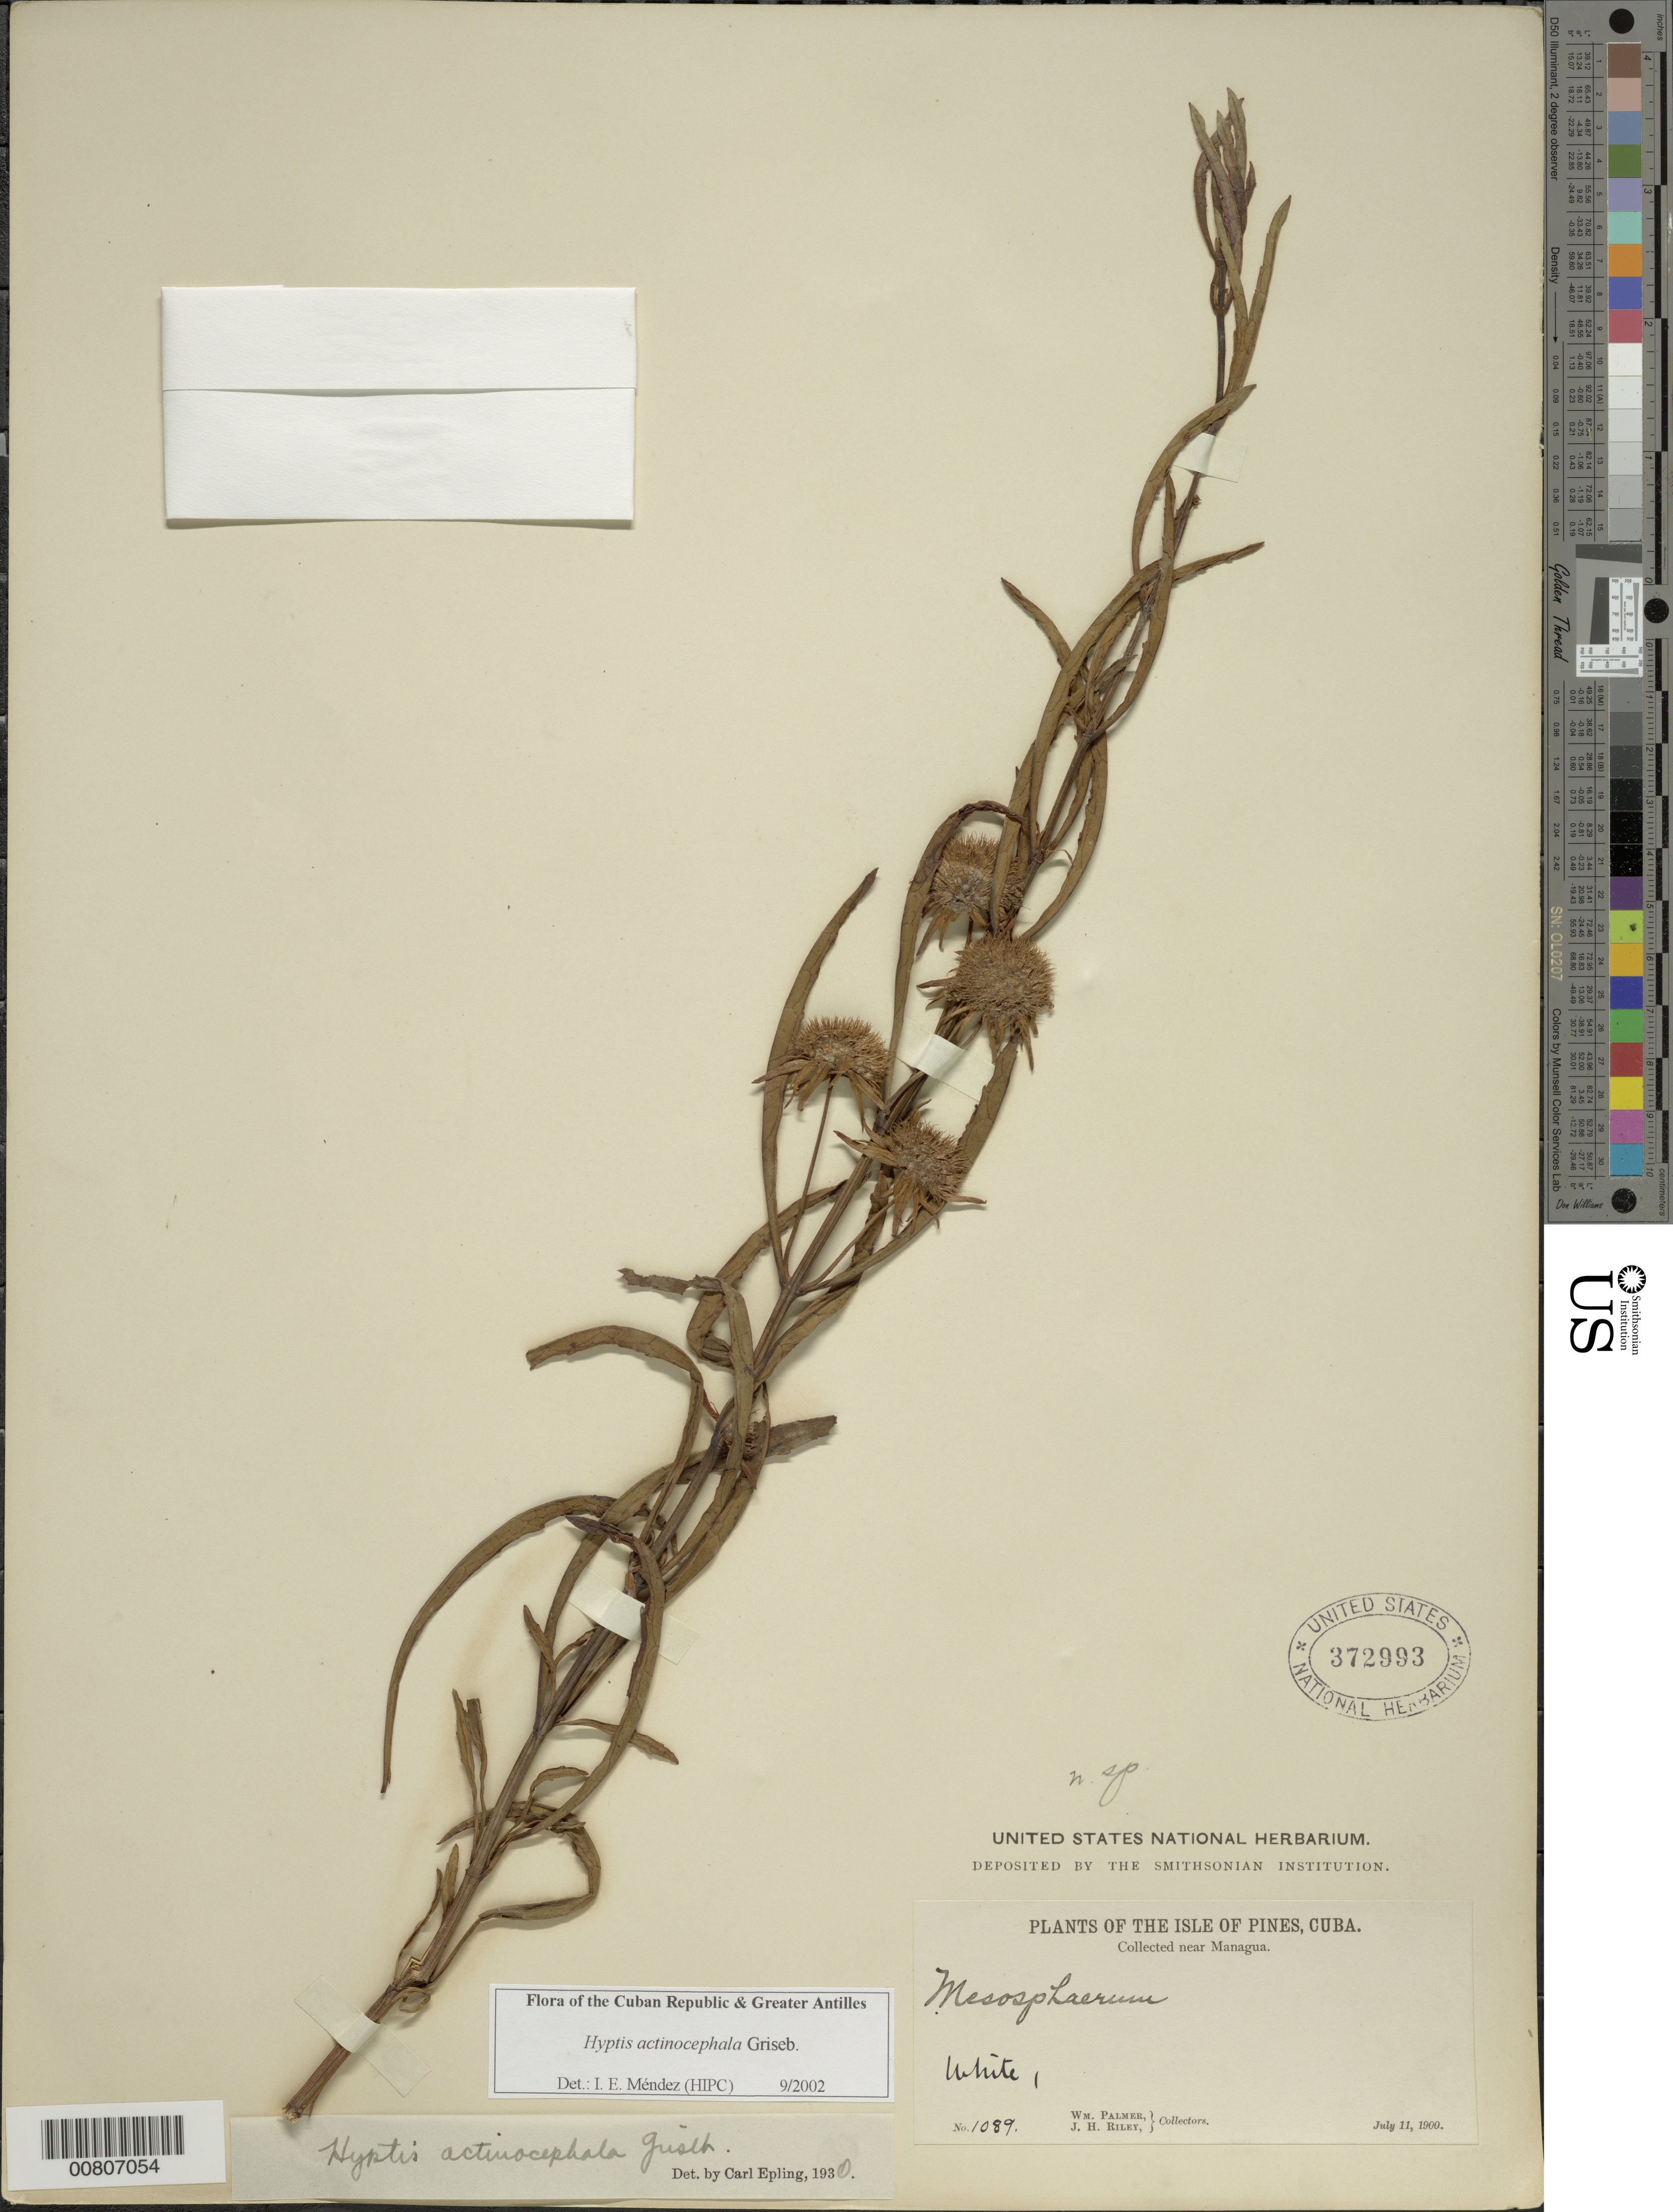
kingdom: Plantae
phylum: Tracheophyta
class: Magnoliopsida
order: Lamiales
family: Lamiaceae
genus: Hyptis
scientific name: Hyptis actinocephala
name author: Griseb.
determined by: Méndez, Isidro E., (HIPC)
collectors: W. Palmer & J. H. Riley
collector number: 1089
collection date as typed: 11 Jul 1900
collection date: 1900-07-11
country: Cuba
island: Isla de la Juventud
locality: Isle of Pines, near Managua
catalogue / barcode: US 372993